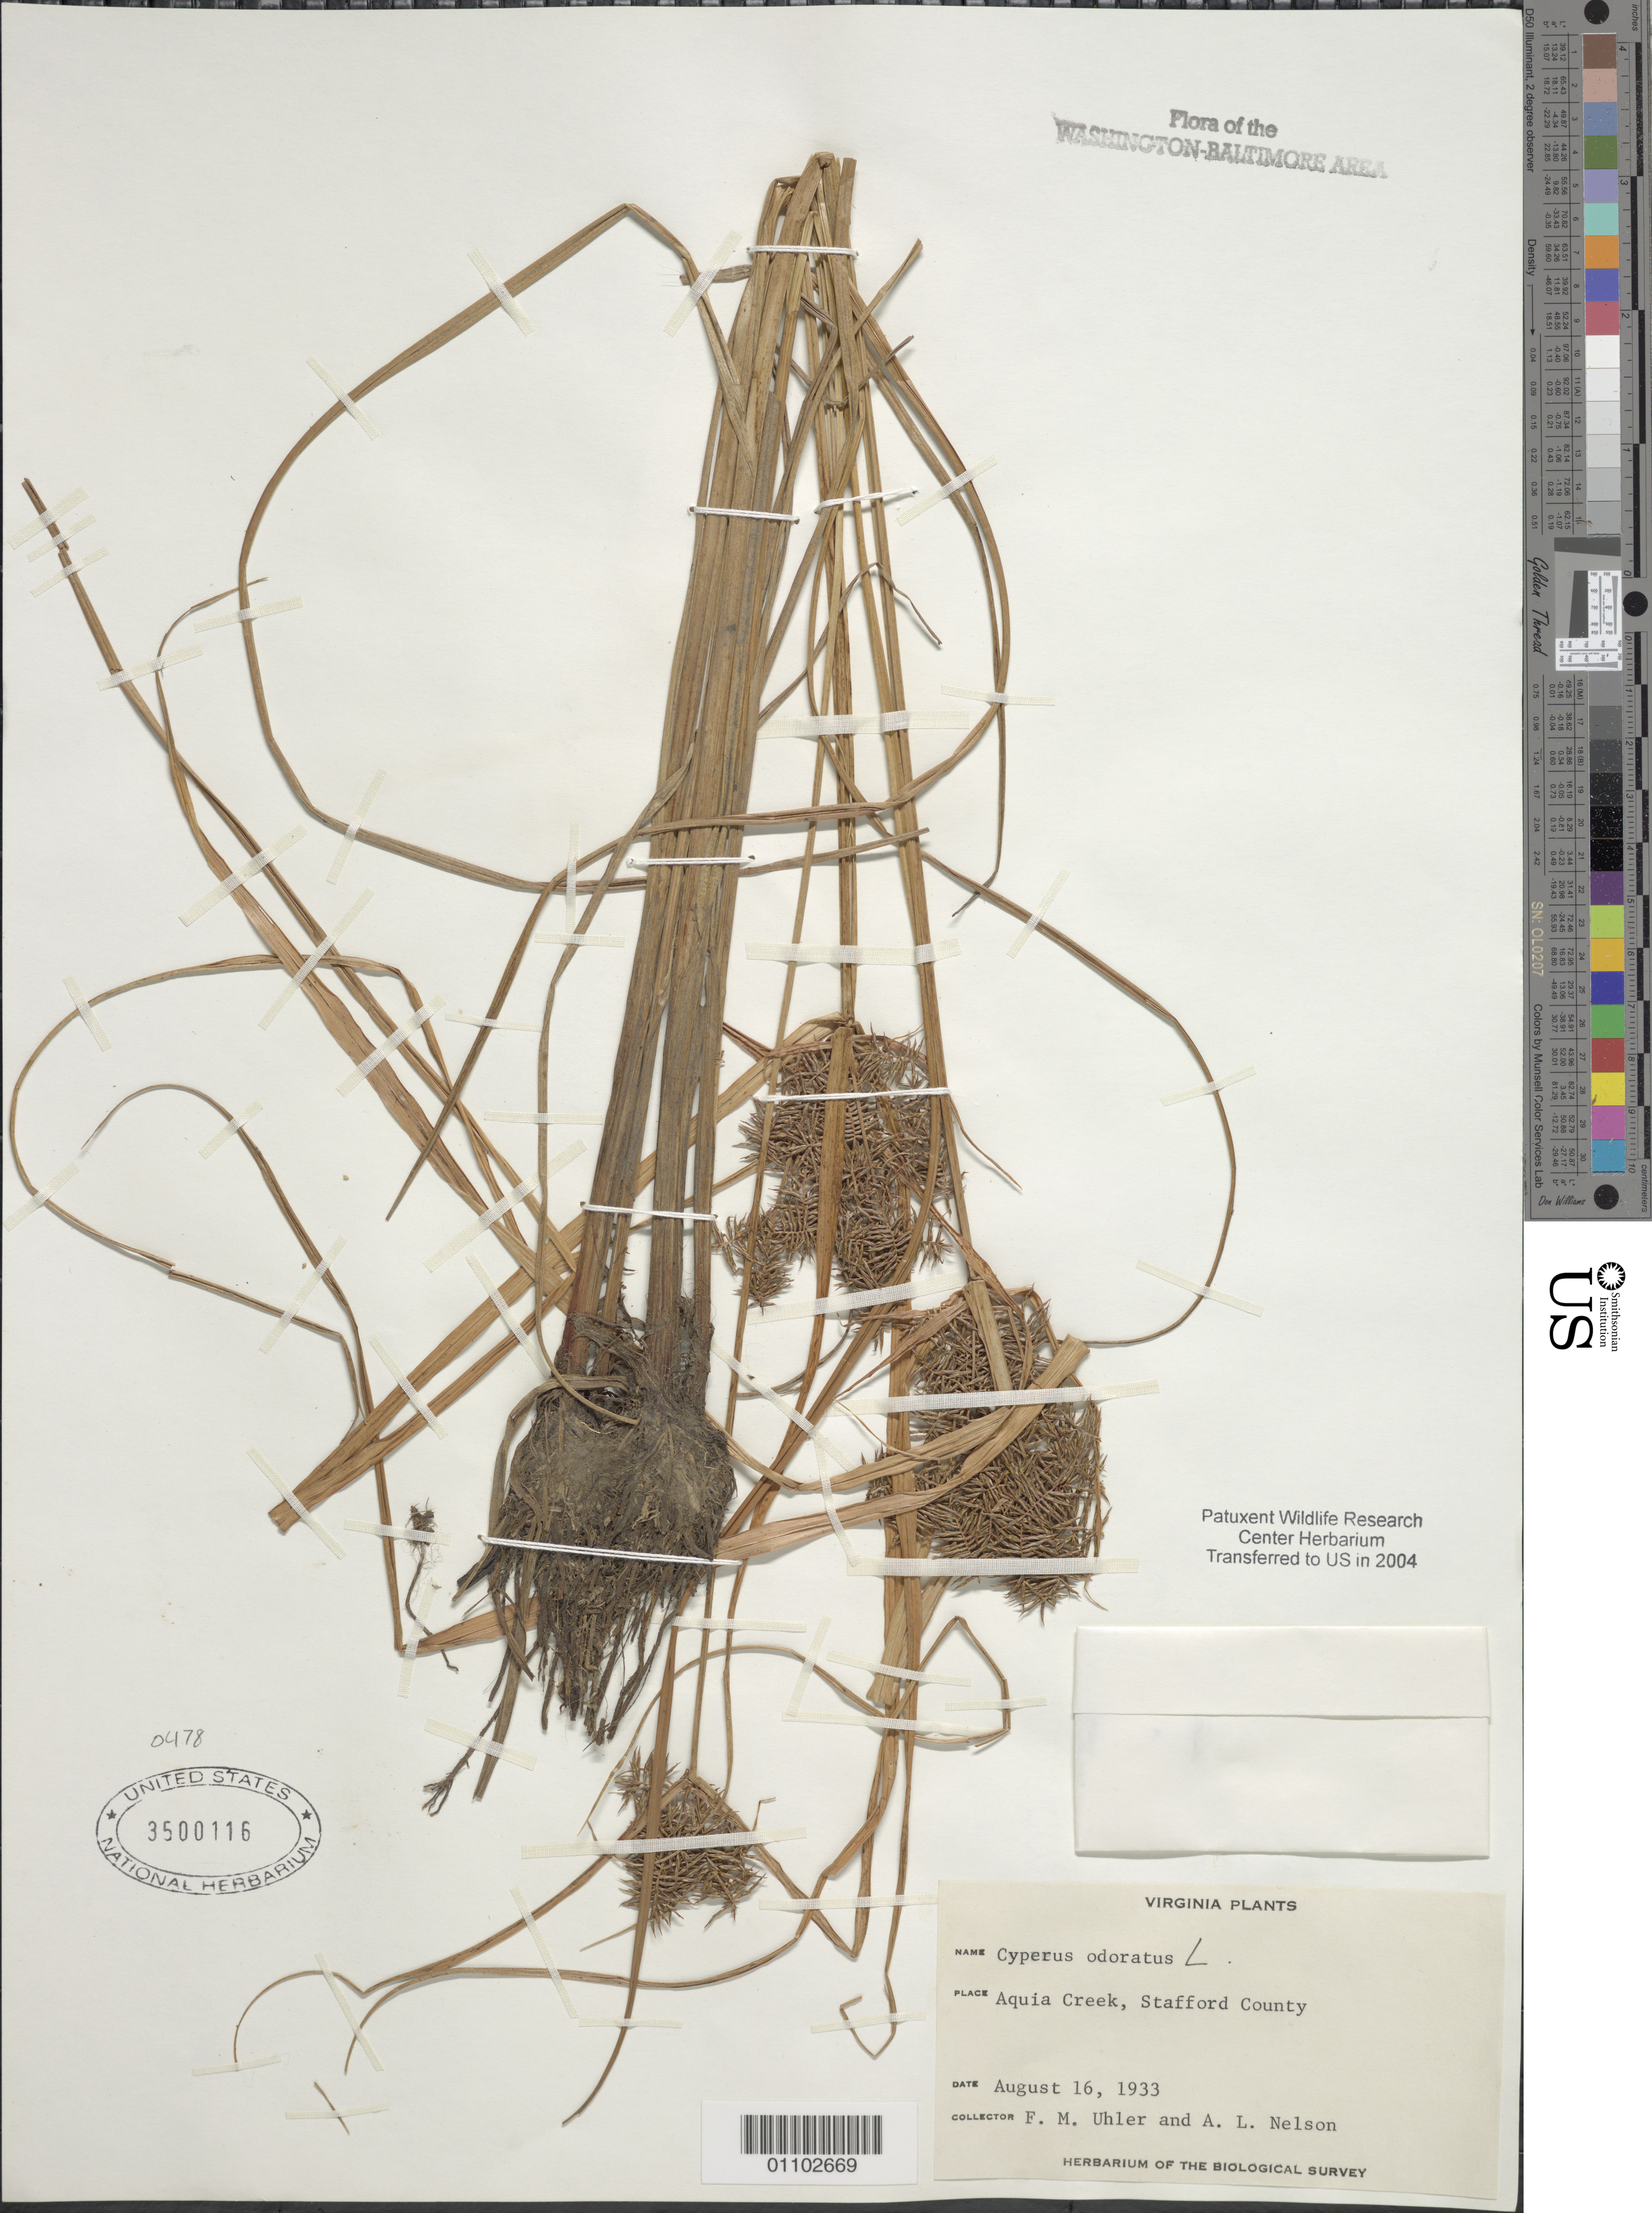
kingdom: Plantae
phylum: Tracheophyta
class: Liliopsida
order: Poales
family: Cyperaceae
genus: Cyperus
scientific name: Cyperus odoratus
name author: L.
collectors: F. Uhler & A. L. Nelson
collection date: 1933-08-16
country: United States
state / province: Virginia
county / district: Stafford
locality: Aquia Creek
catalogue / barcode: US 3500116